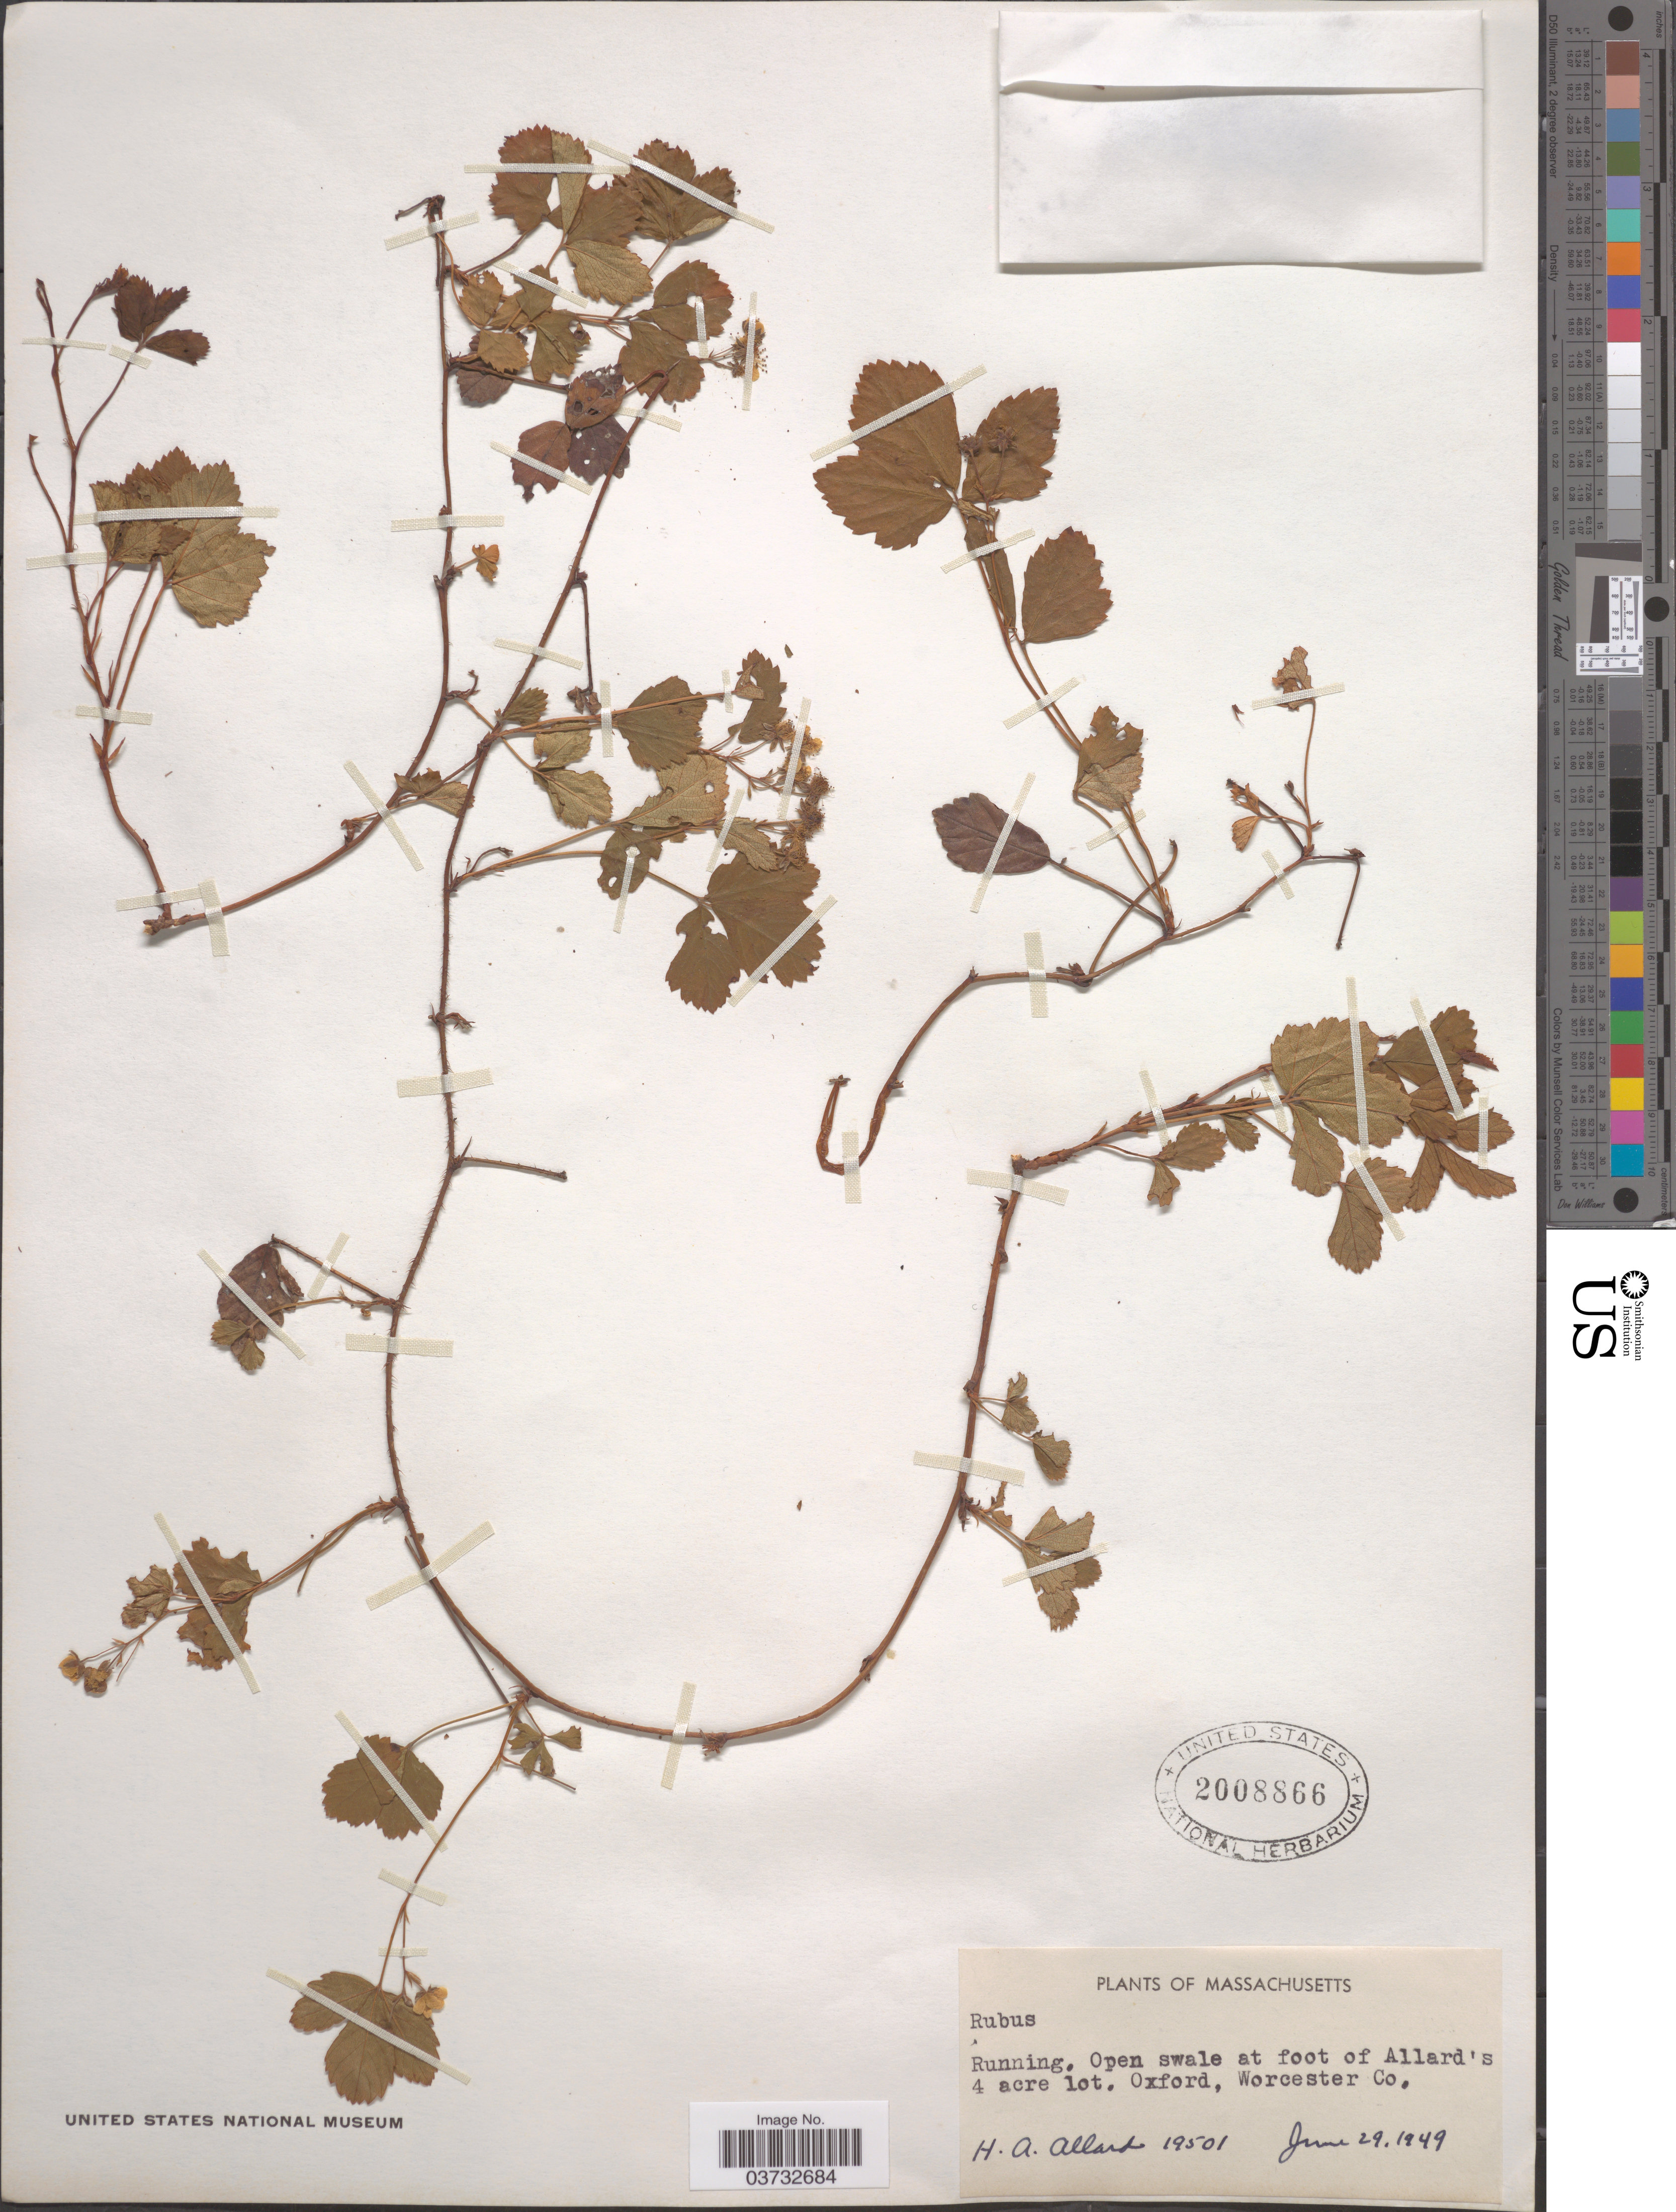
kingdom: Plantae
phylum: Tracheophyta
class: Magnoliopsida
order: Rosales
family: Rosaceae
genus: Rubus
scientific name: Rubus sp.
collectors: H. A. Allard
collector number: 19501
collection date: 1949-06-29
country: United States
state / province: Massachusetts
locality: Open swale at foot of Allard's 4 acre lot. Oxford, Worcester Co.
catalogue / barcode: US 2008866